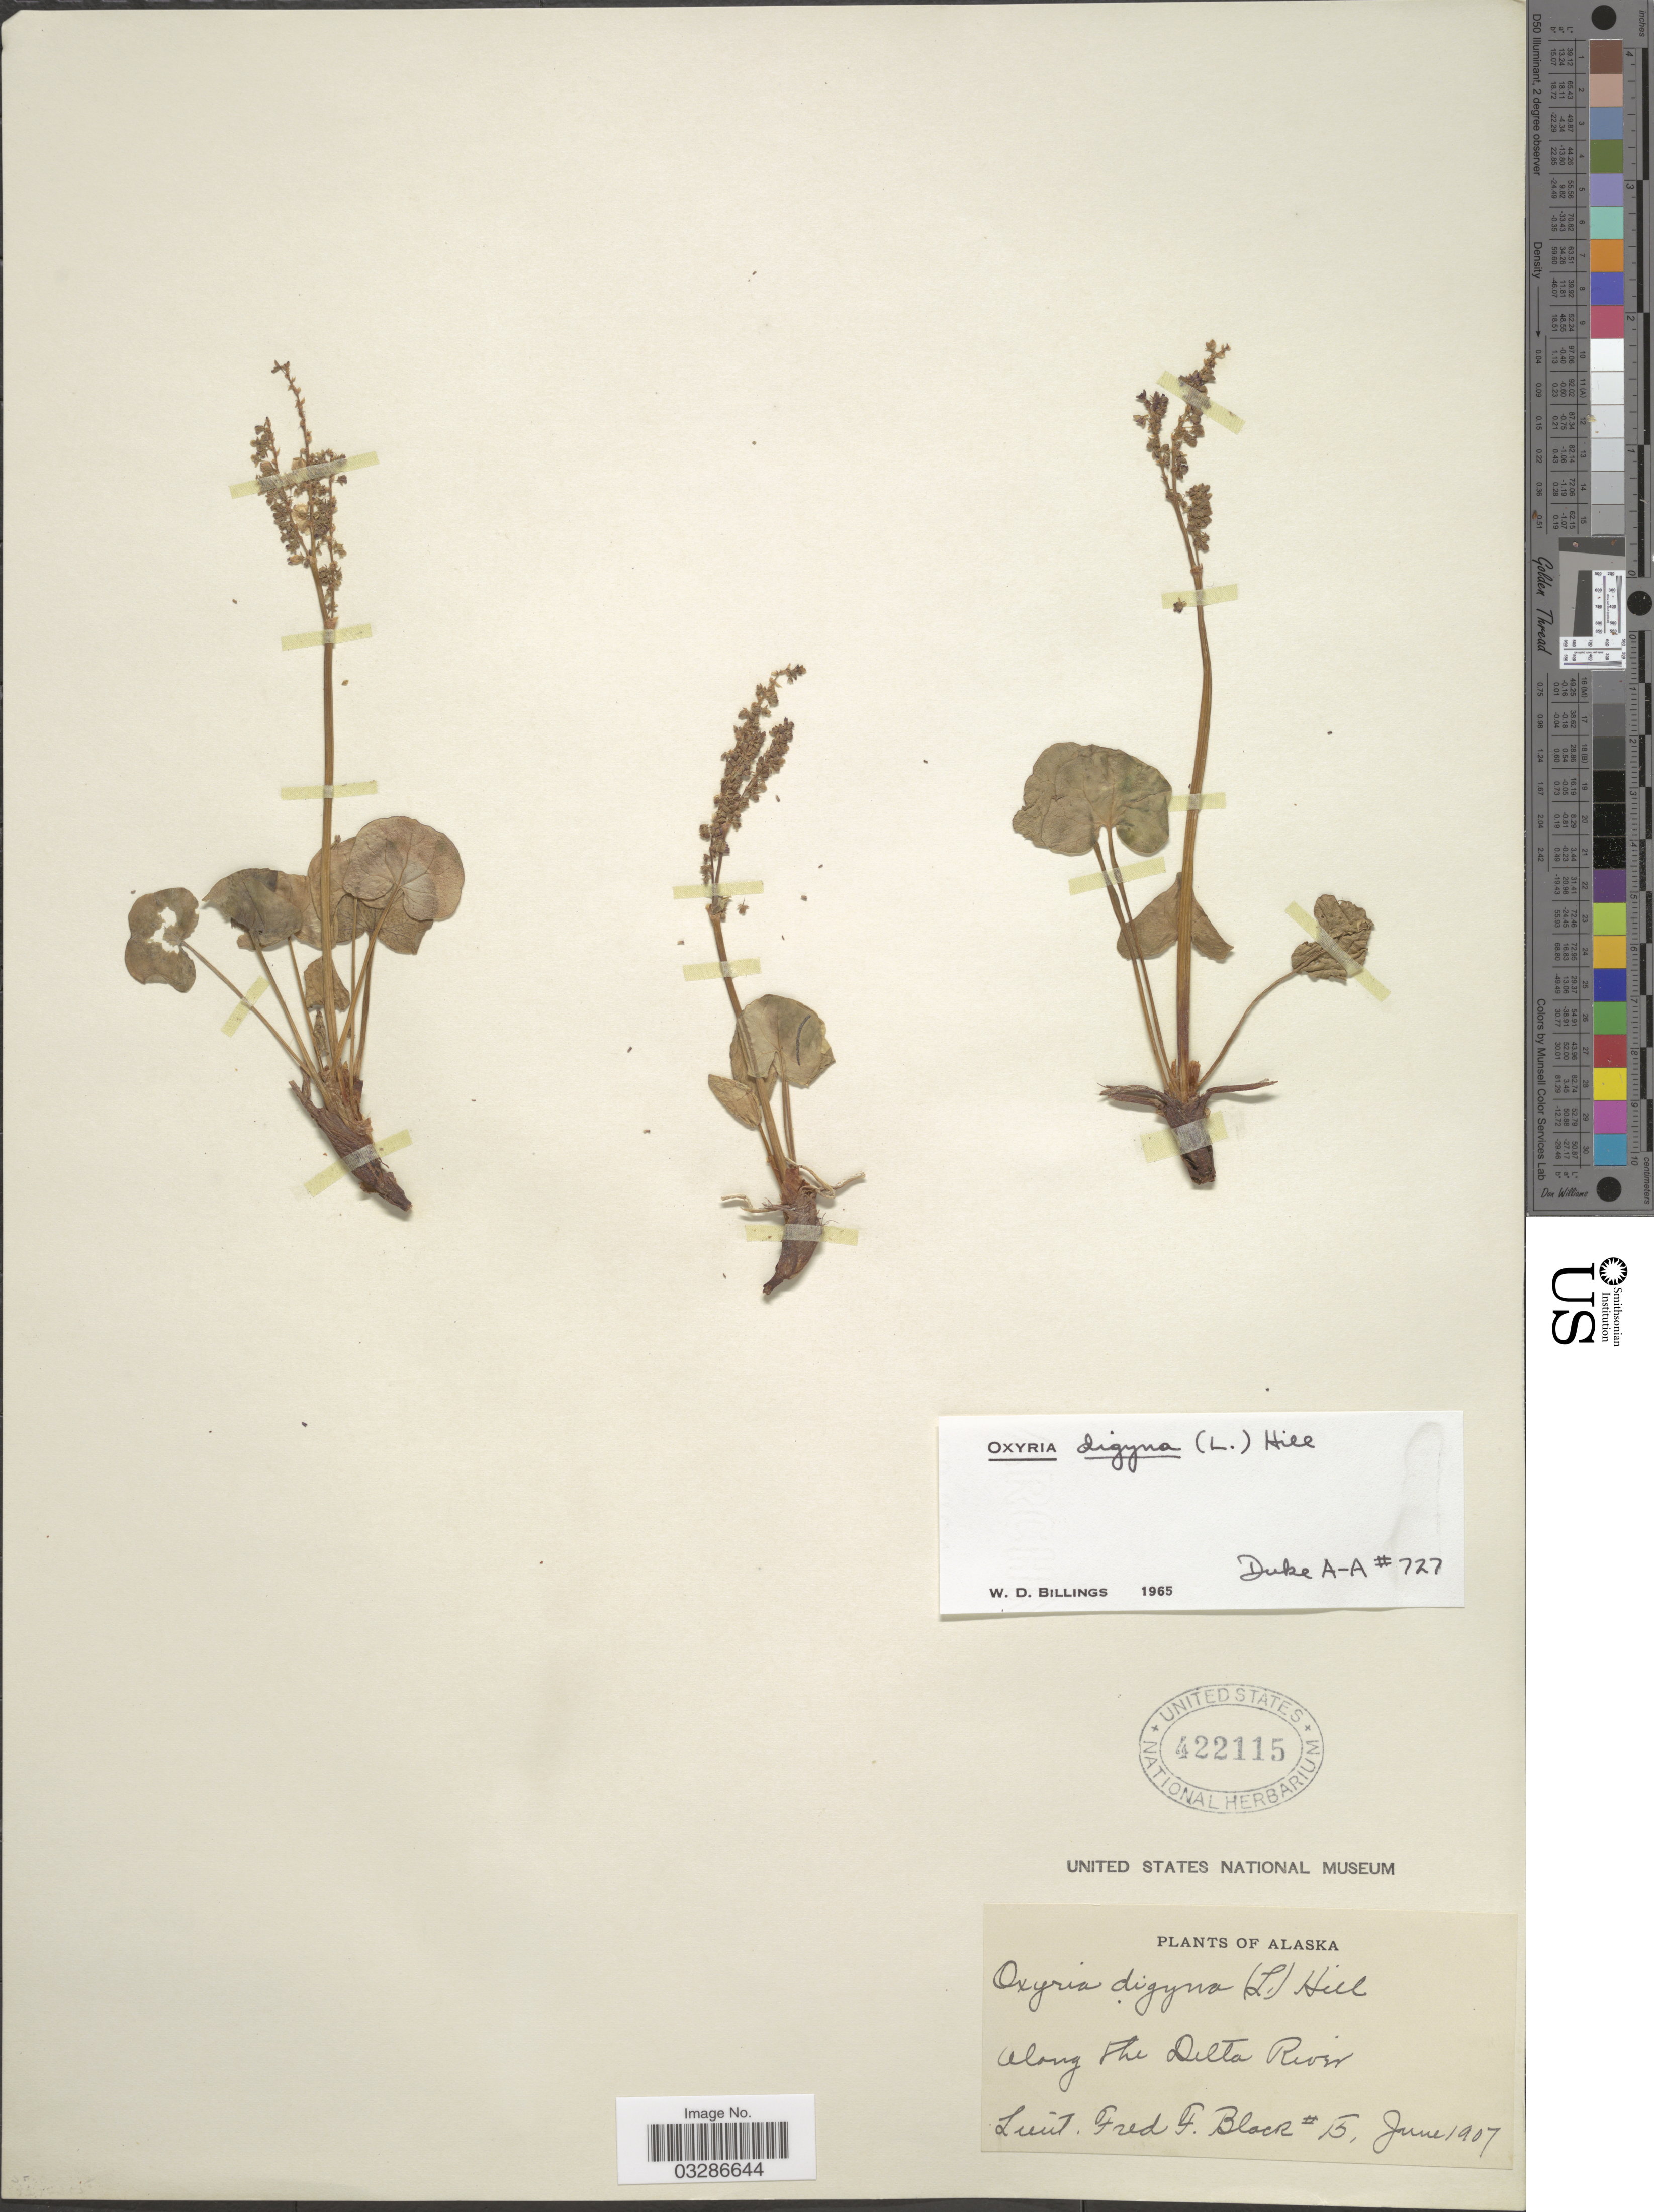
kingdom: Plantae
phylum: Tracheophyta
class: Magnoliopsida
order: Caryophyllales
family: Polygonaceae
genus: Oxyria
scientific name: Oxyria digyna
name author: (L.) Hill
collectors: F. Black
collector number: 15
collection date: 1907-06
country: United States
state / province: Alaska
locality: Along the Delta River.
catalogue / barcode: US 422115